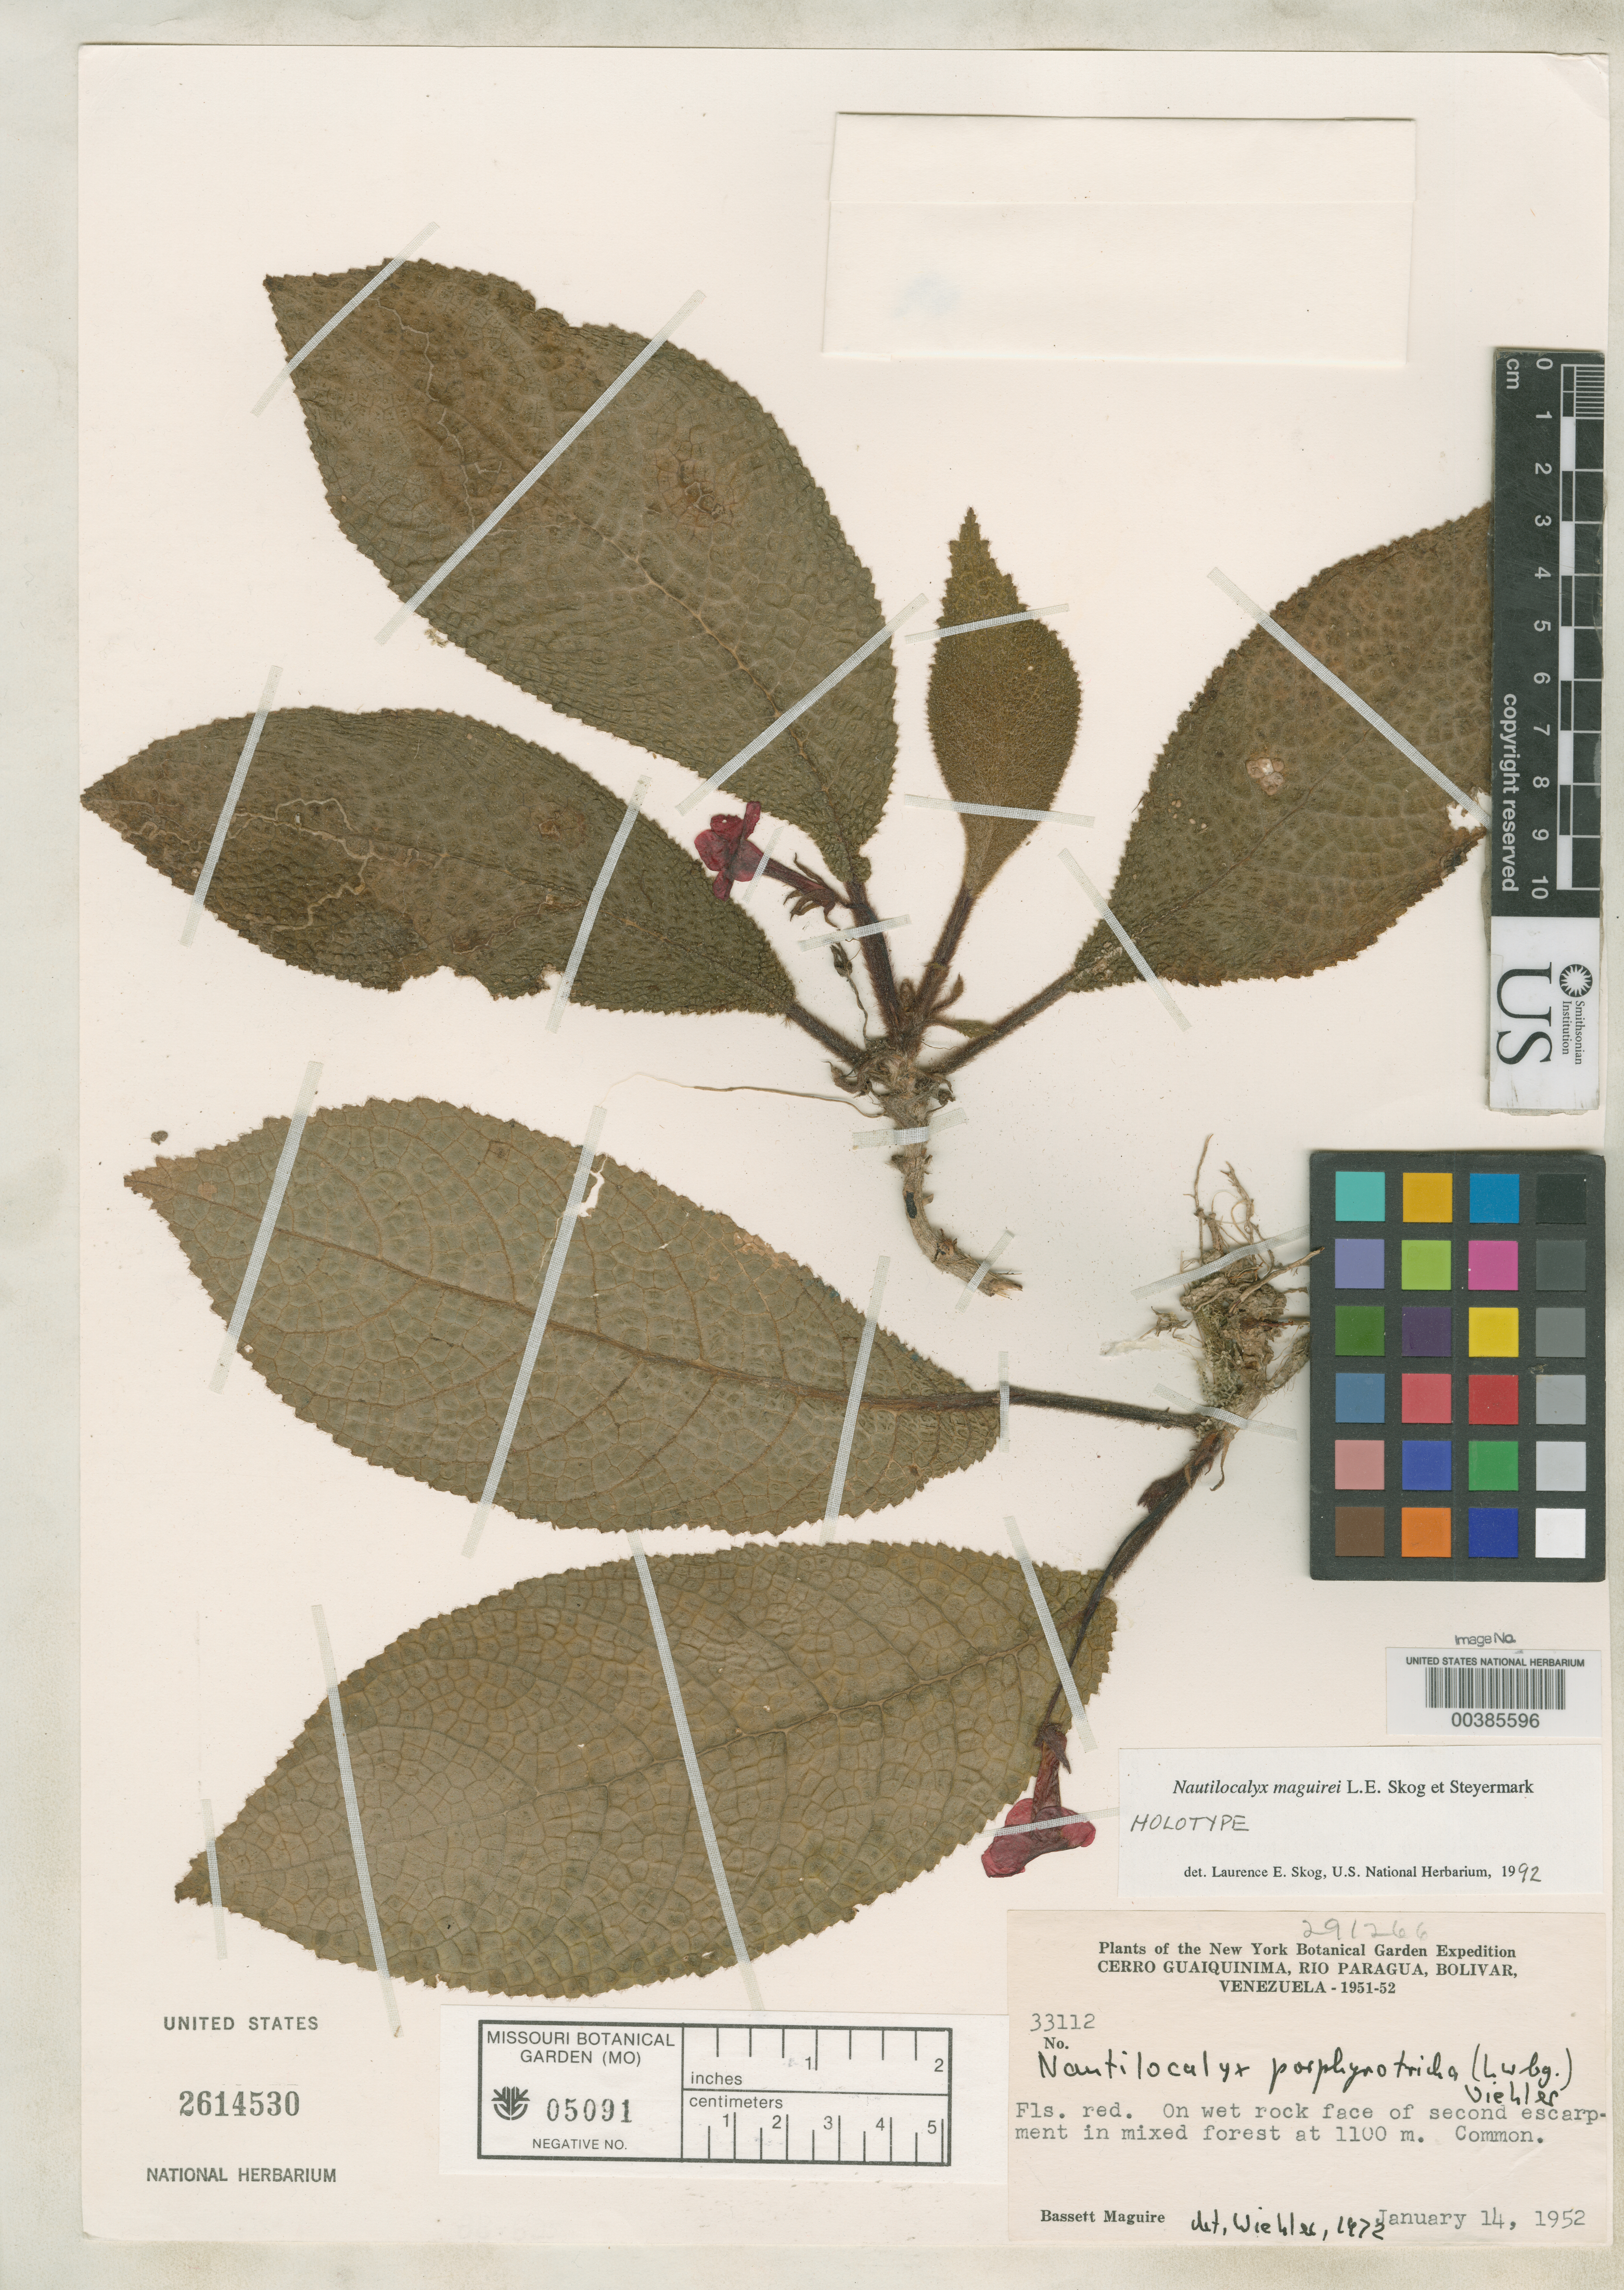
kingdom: Plantae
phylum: Tracheophyta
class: Magnoliopsida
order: Lamiales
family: Gesneriaceae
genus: Nautilocalyx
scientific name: Nautilocalyx maguirei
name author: L.E. Skog & Steyerm.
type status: Holotype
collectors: B. Maguire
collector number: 33112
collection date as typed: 14 Jan 1952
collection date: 1952-01-14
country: Venezuela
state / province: Bolivar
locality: Cerro Guaiquinima, Rio Paragua, wet rock face of second escarpment in mixed forest.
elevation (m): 1100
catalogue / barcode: US 2614530